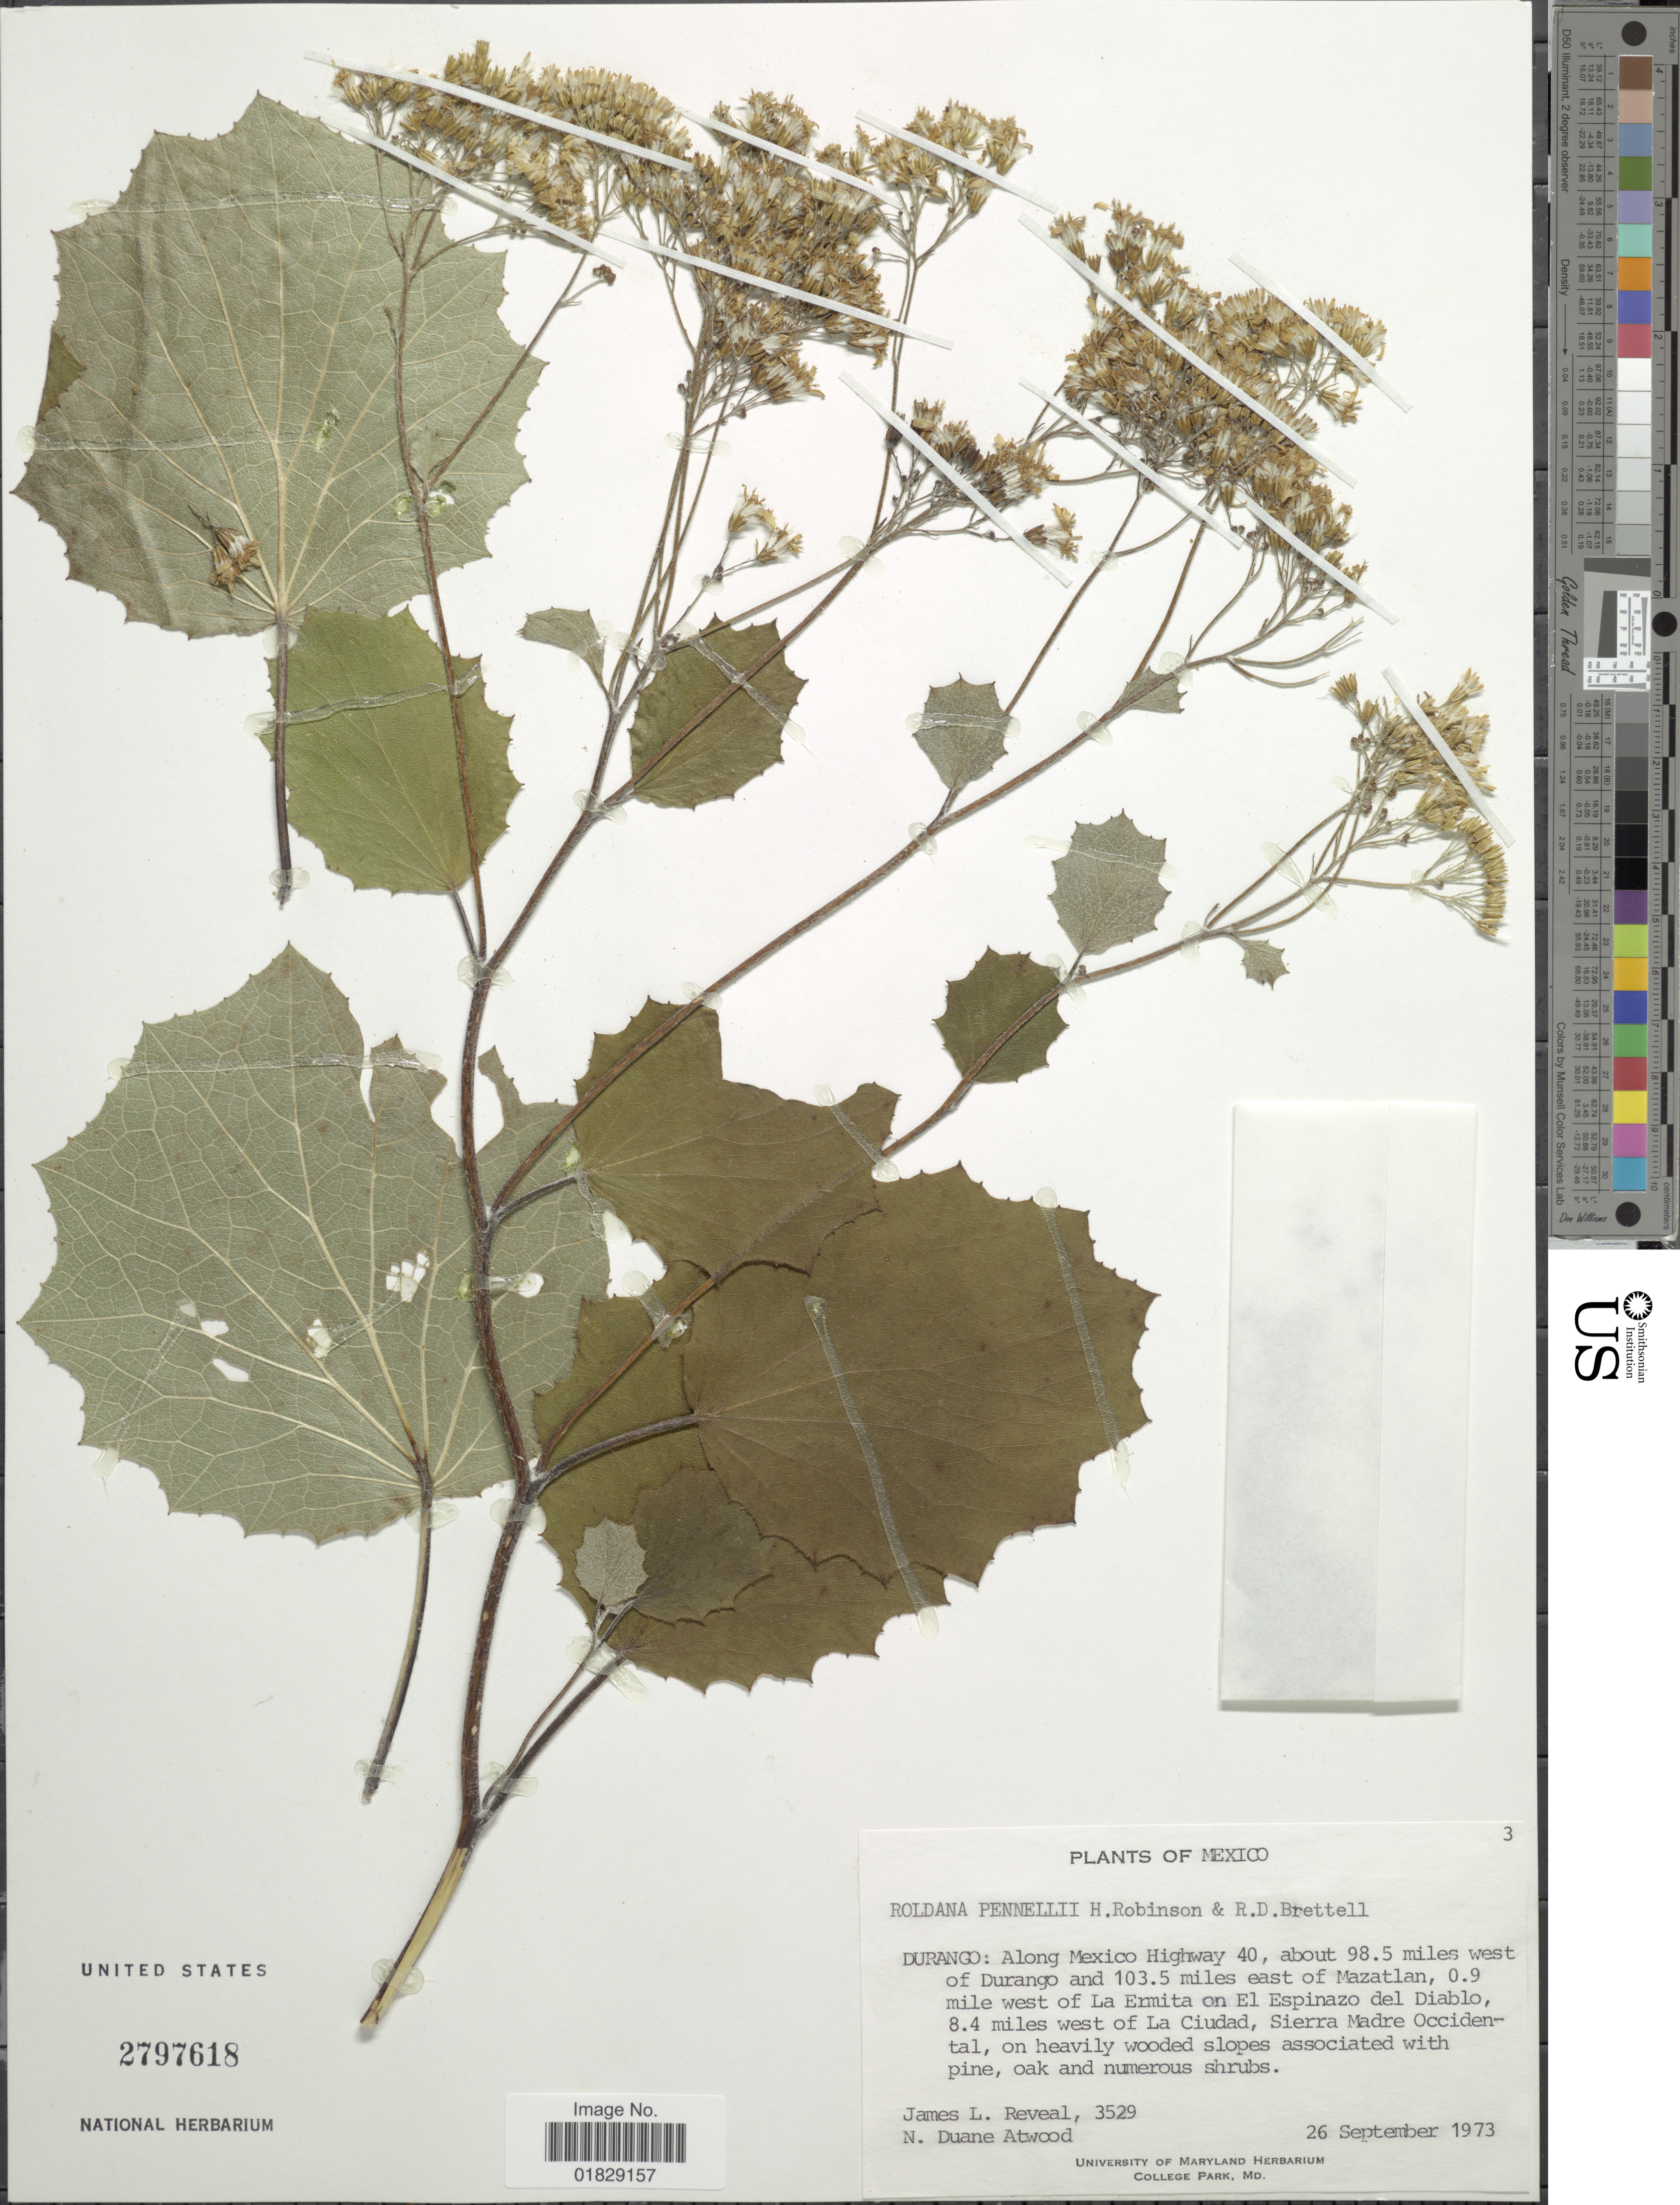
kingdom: Plantae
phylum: Tracheophyta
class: Magnoliopsida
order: Asterales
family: Asteraceae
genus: Roldana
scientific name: Roldana pennellii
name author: H. Rob. & Brettell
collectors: J. L. Reveal & N. Atwood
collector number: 3529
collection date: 1973-09-26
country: Mexico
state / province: Durango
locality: Durango: Along Mexico Highway 40, about 98.5 miles west of Durango and 103.5 miles east of Mazatlan, 0.9 mile west of La Ermita on El Espinazo del Diablo, 8.4 miles west of La Ciudad, Sierra Madre Occidental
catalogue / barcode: US 2797618